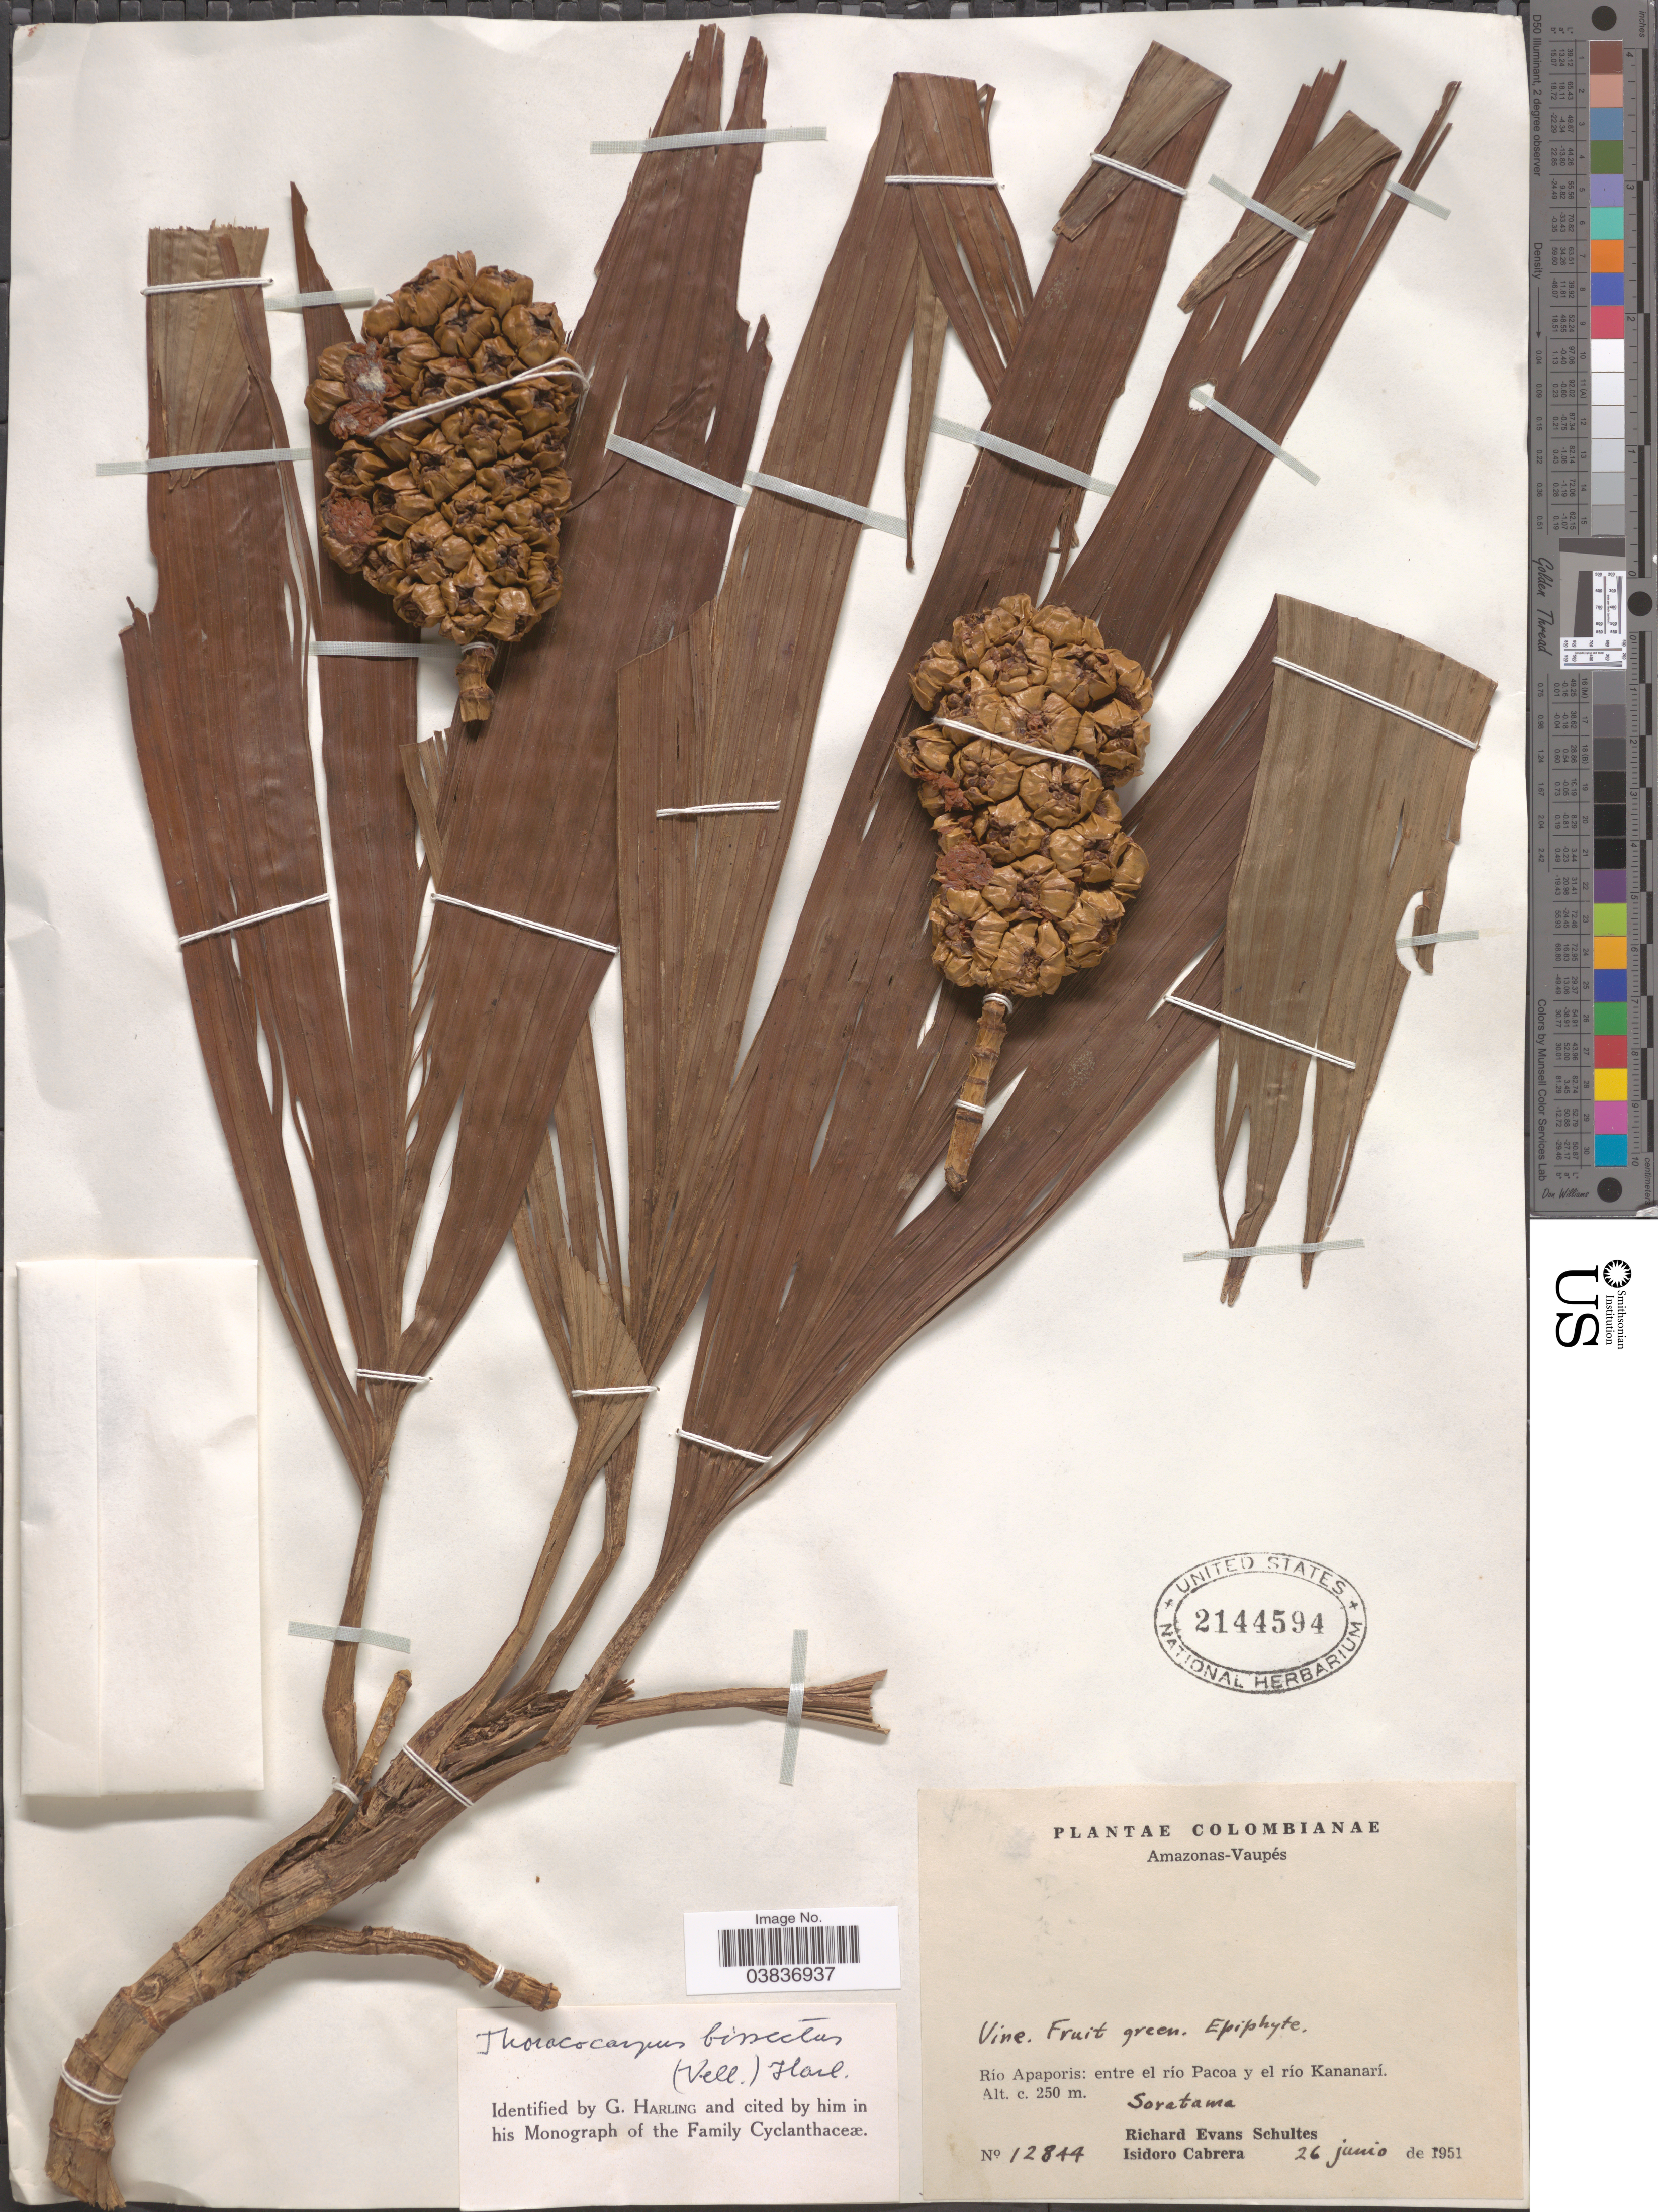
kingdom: Plantae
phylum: Tracheophyta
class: Liliopsida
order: Pandanales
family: Cyclanthaceae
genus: Thoracocarpus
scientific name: Thoracocarpus bissectus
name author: (Vell.) Harling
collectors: R. E. Schultes & I. Cabrera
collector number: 12844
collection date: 1951-06-26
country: Colombia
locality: Amazonas-Vaupés. Río Apaporis: entre el río Pacoa y el río Kananarí. Soratama.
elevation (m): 250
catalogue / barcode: US 2144594